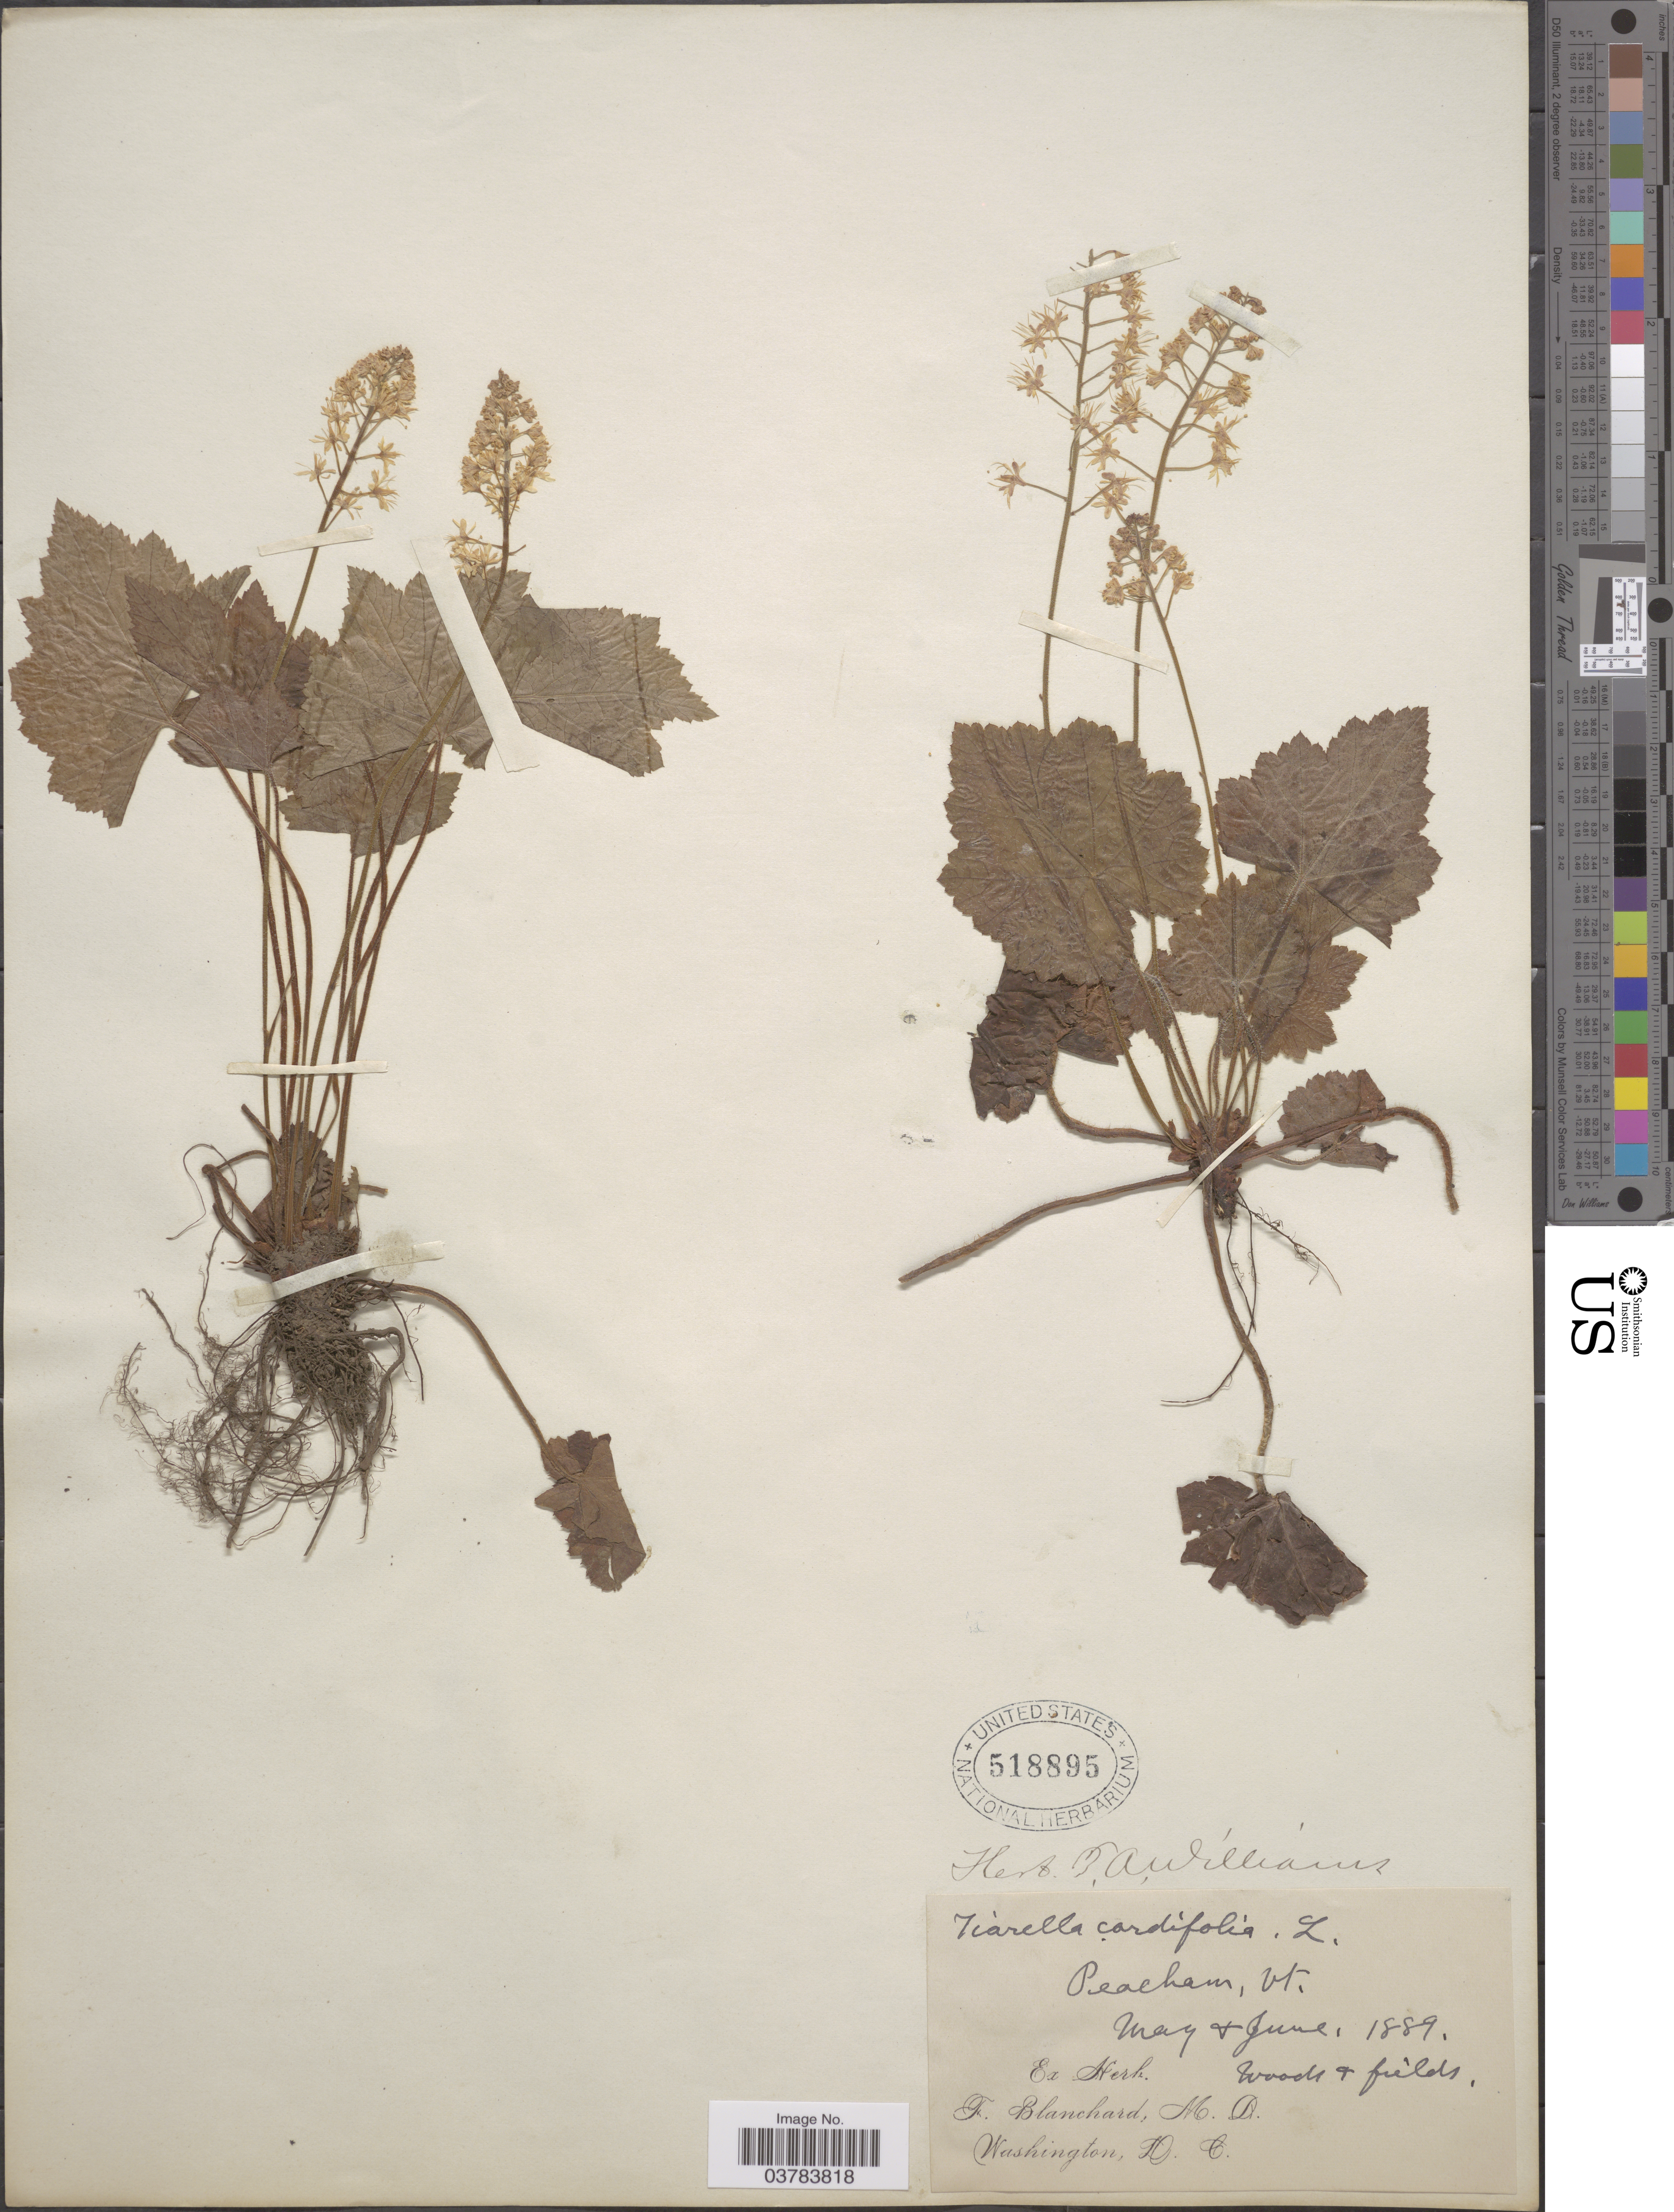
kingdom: Plantae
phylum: Tracheophyta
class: Magnoliopsida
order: Saxifragales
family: Saxifragaceae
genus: Tiarella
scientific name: Tiarella cordifolia var. typica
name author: Lakela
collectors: F. Blanchard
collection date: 1889-05/1889-06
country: United States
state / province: Vermont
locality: Peacham.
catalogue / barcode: US 518895